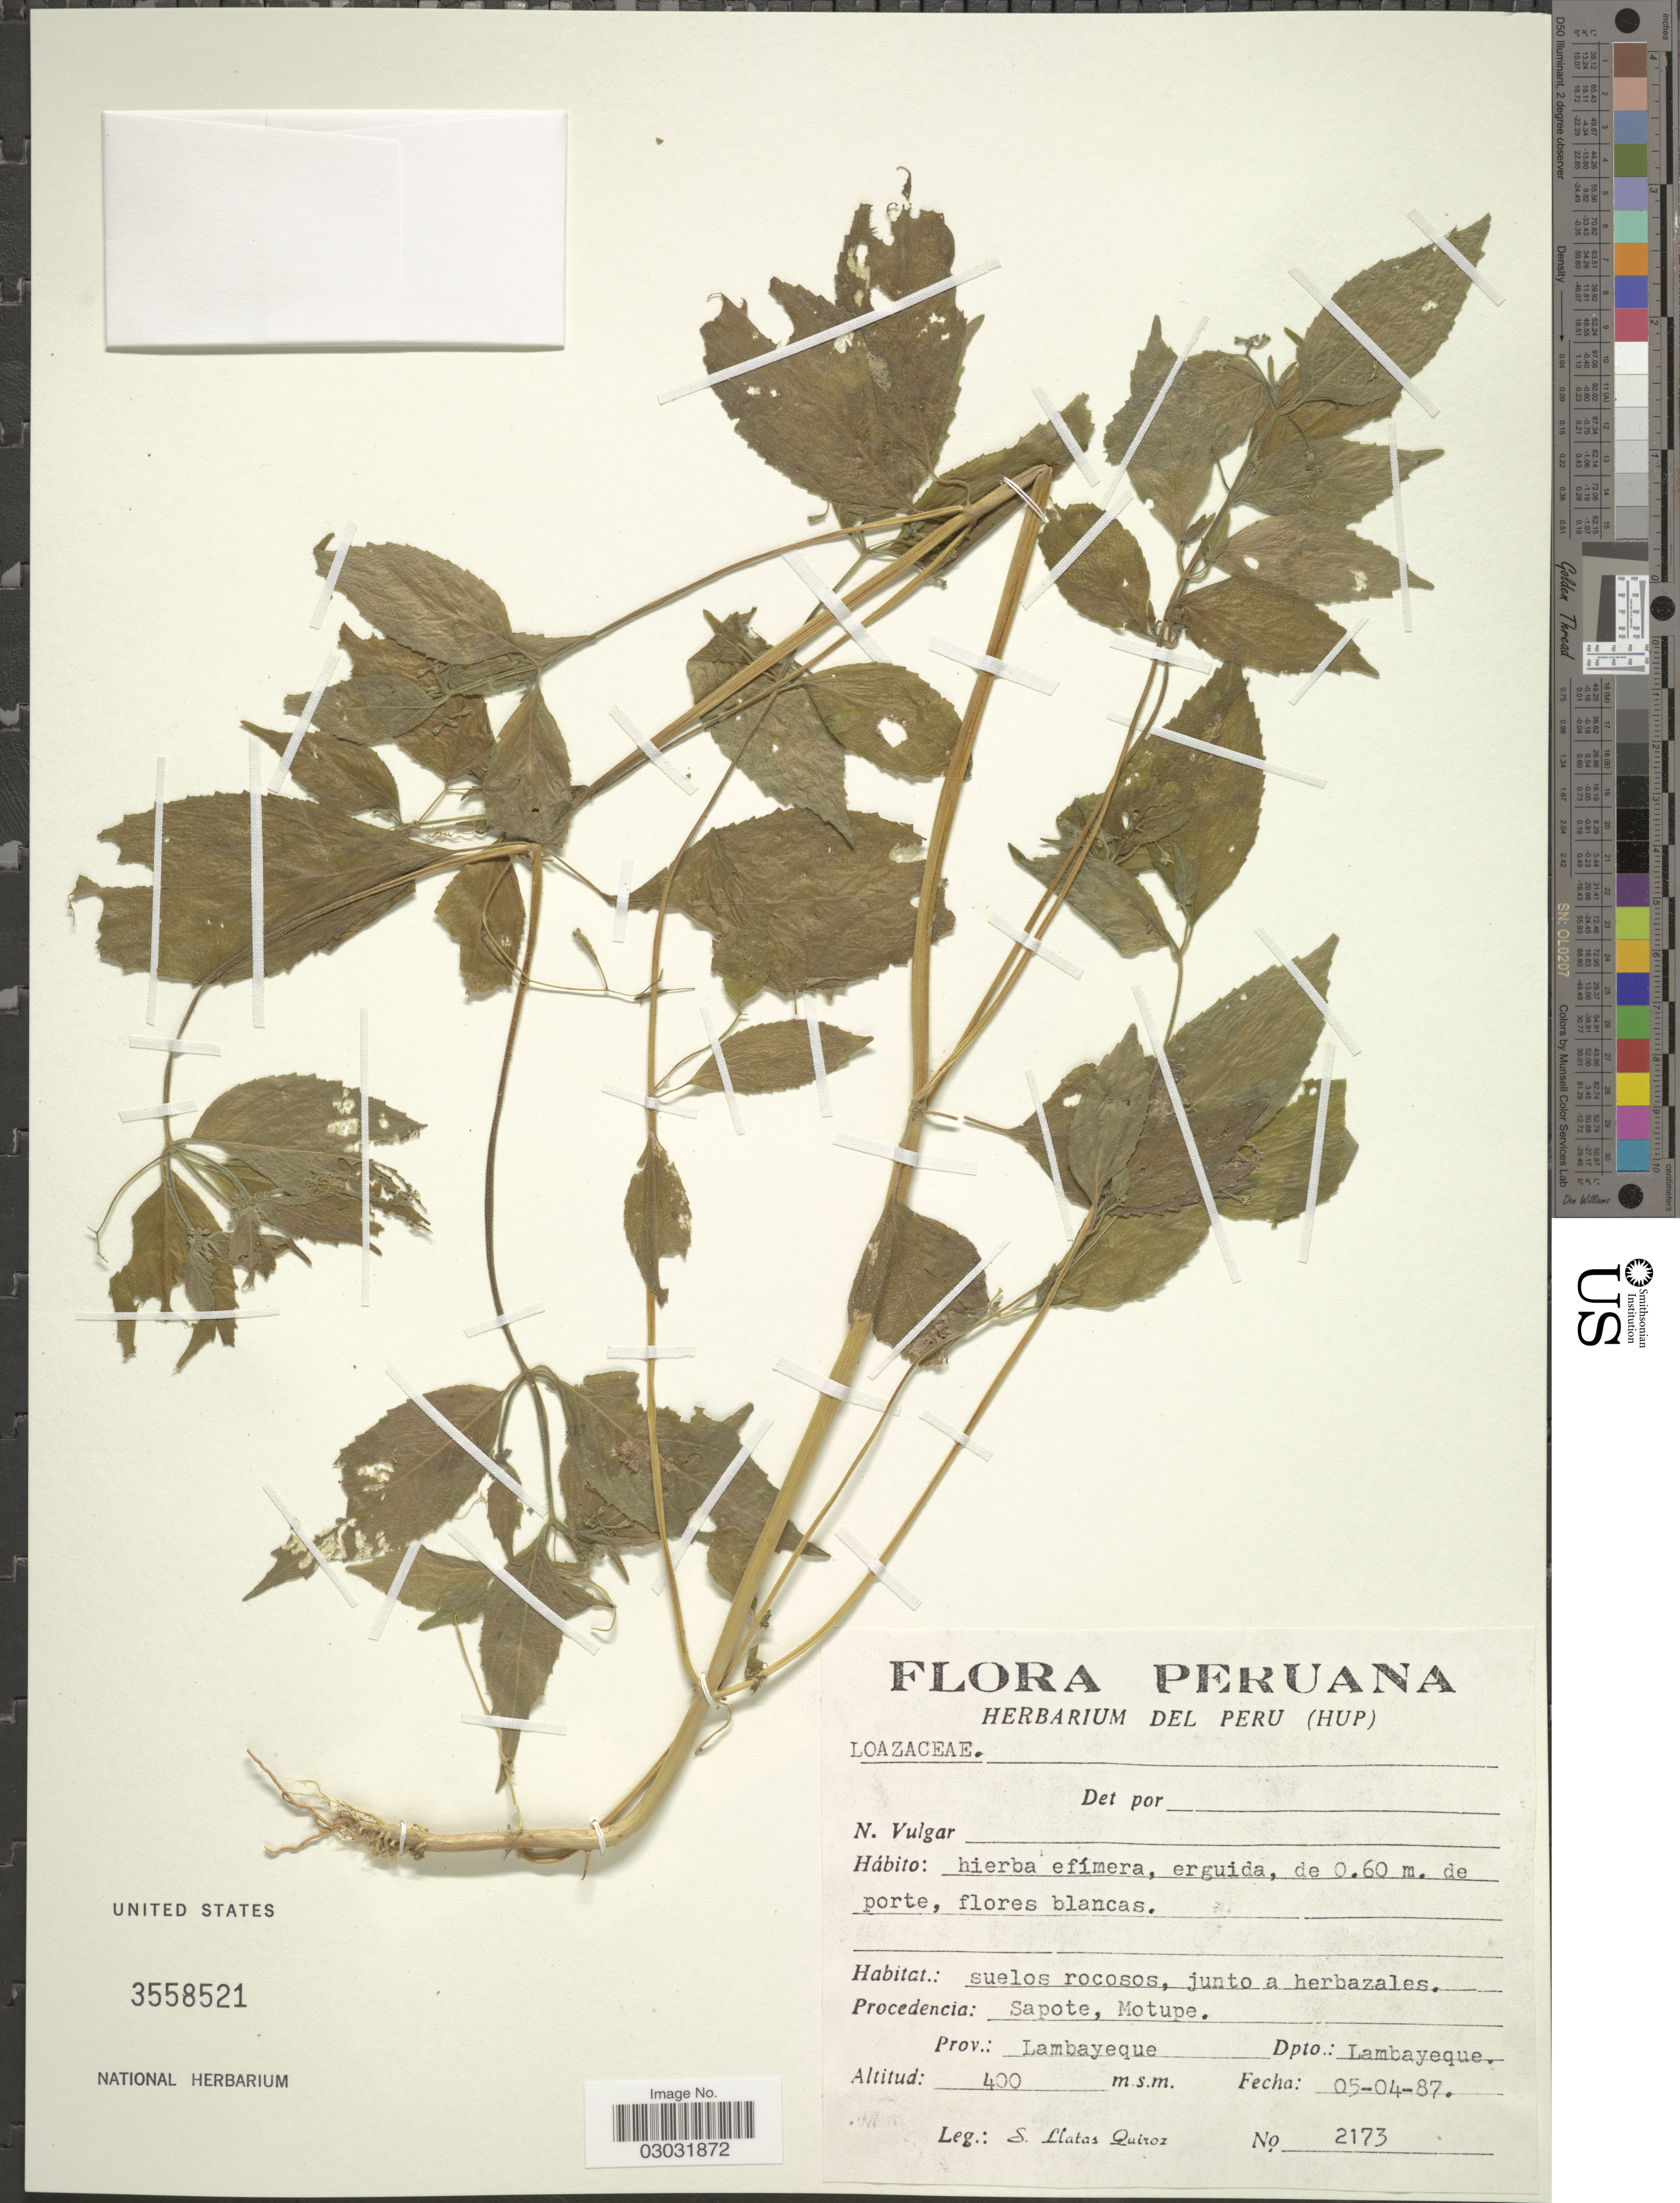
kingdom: Plantae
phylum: Tracheophyta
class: Magnoliopsida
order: Cornales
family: Loasaceae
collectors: S. Llatas Quiroz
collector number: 2173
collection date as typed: Transcribed d/m/y: 5/4/87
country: Peru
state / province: Lambayeque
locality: Sapote, Motupe. Dpto.: Lambayeque.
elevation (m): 400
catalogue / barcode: US 3558521